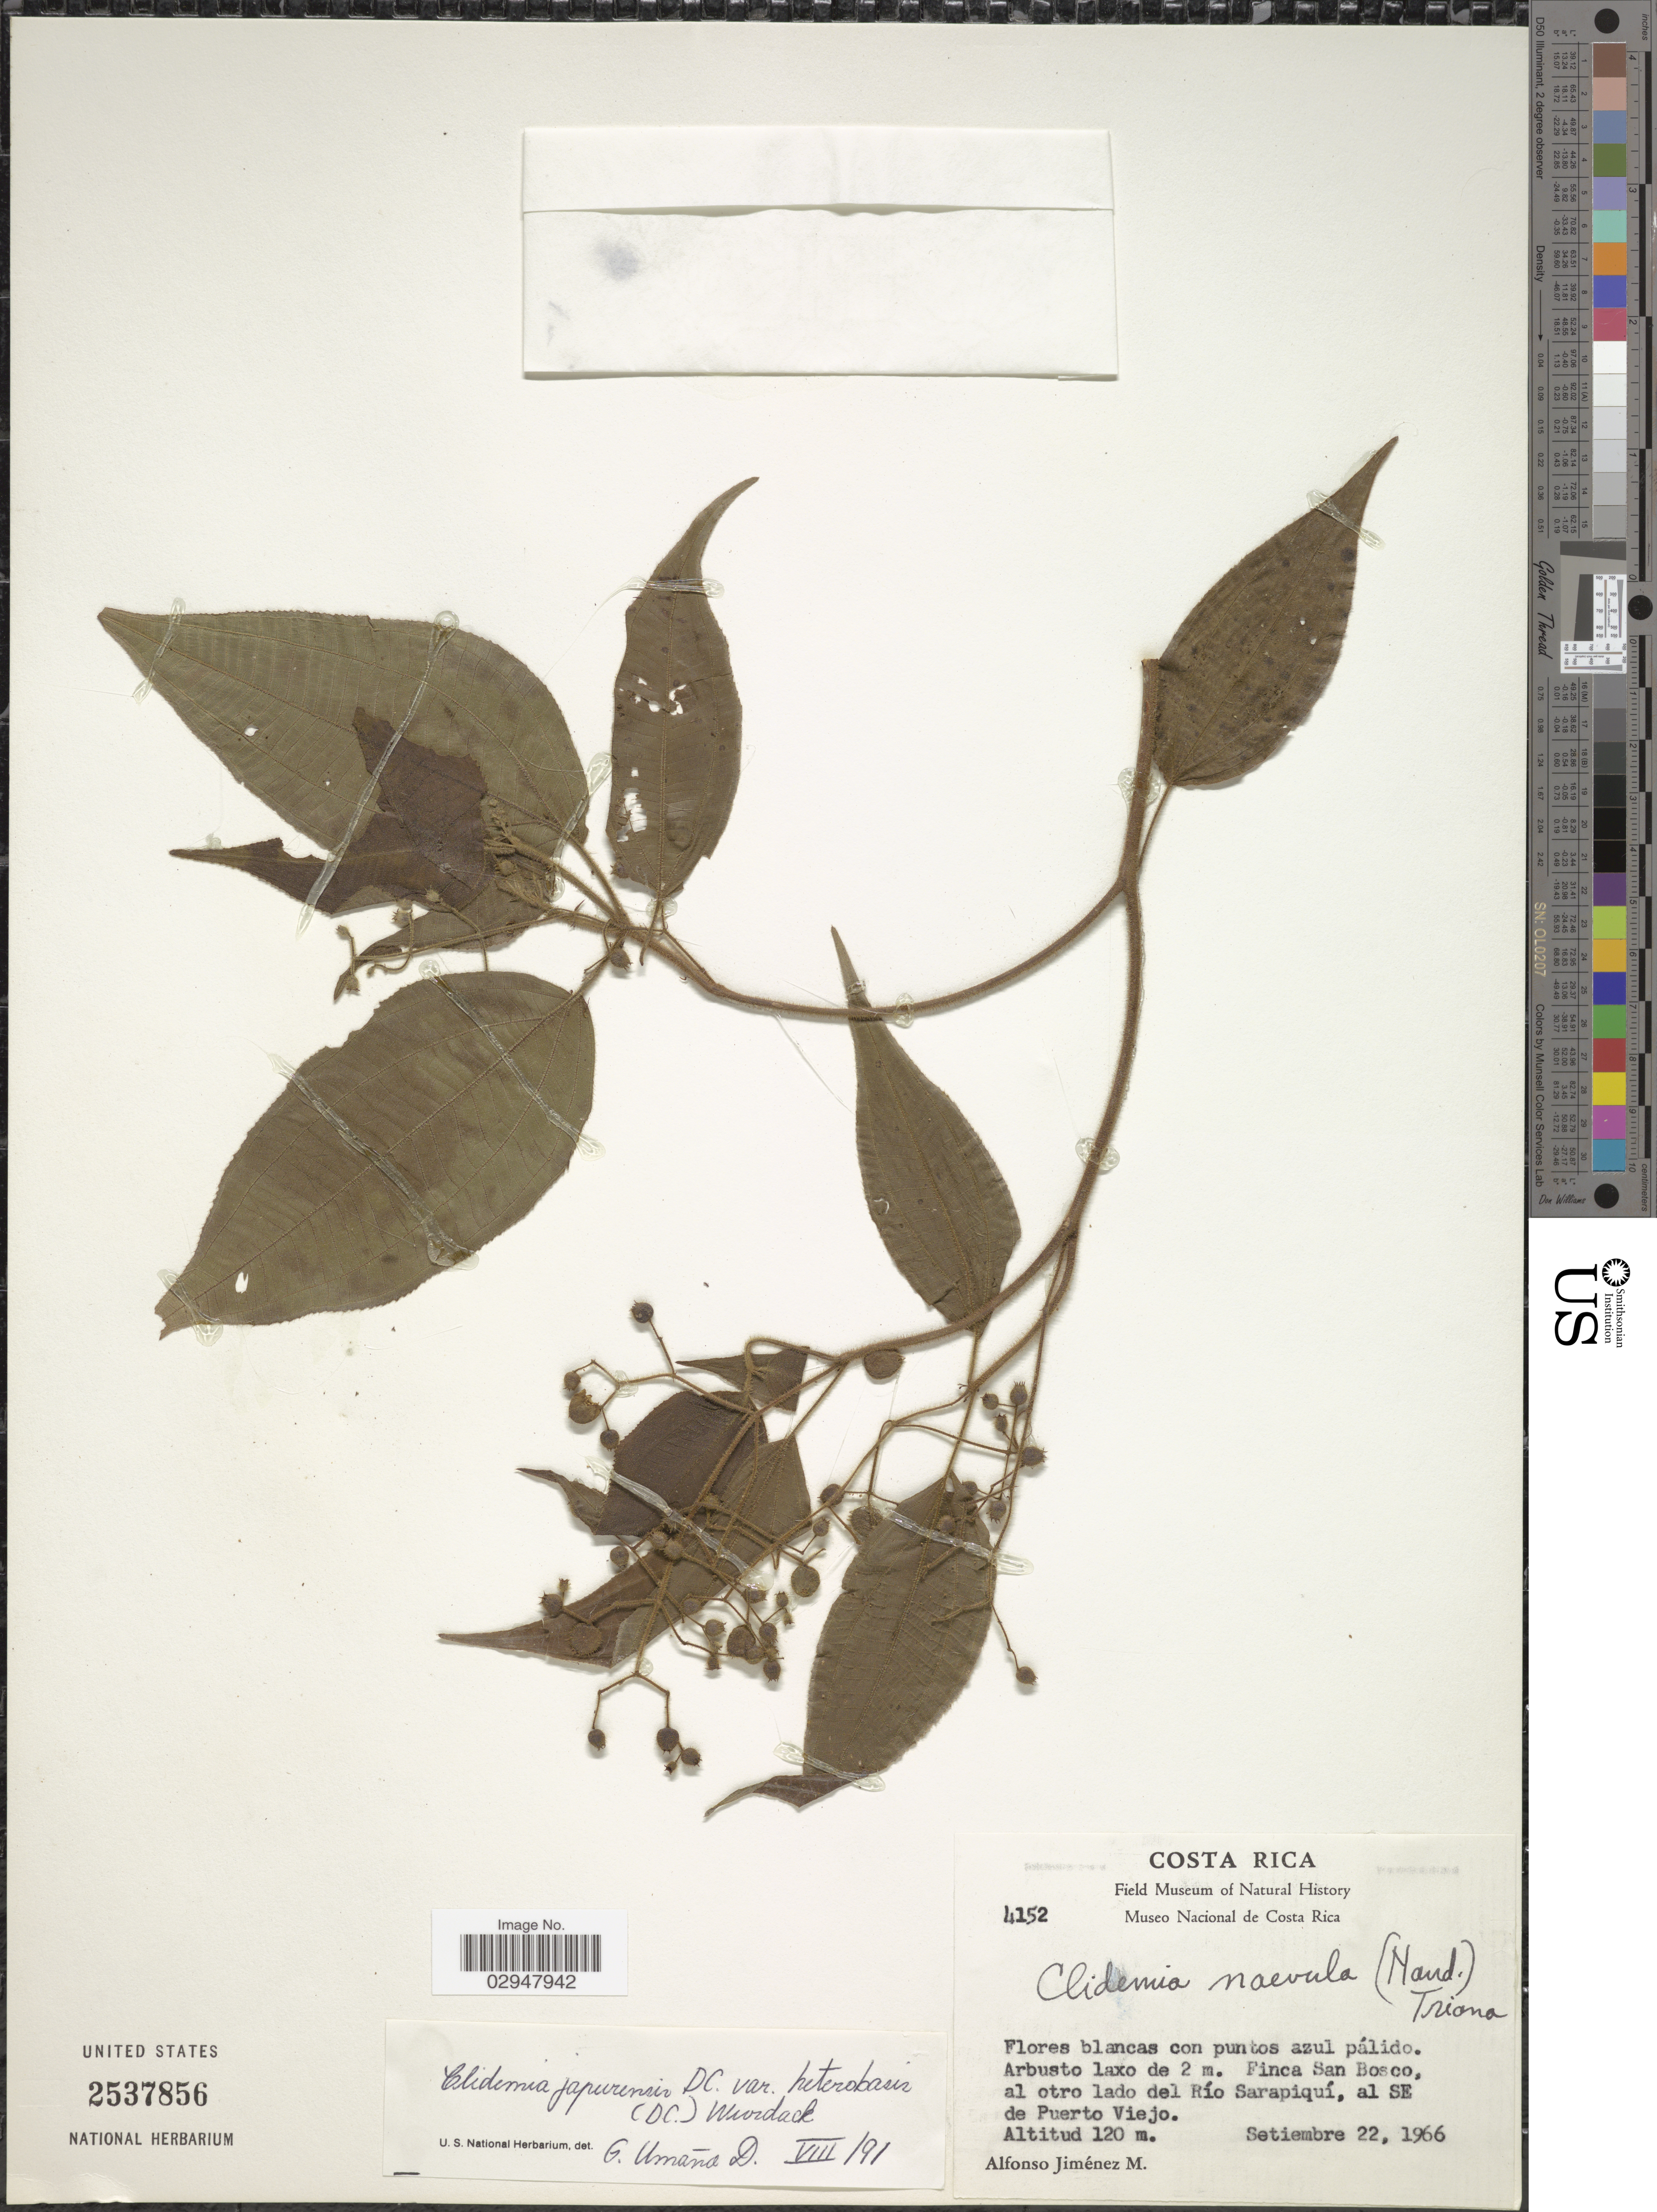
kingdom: Plantae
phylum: Tracheophyta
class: Magnoliopsida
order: Myrtales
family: Melastomataceae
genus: Clidemia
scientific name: Clidemia naevula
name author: (Naudin) Triana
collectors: A. Jimenez M.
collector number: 4152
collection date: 1966-09-22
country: Costa Rica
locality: Finca San Bosco, al otro lado del Río Sarapiquí, al SE de Puerto Viejo.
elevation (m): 120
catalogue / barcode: US 2537856